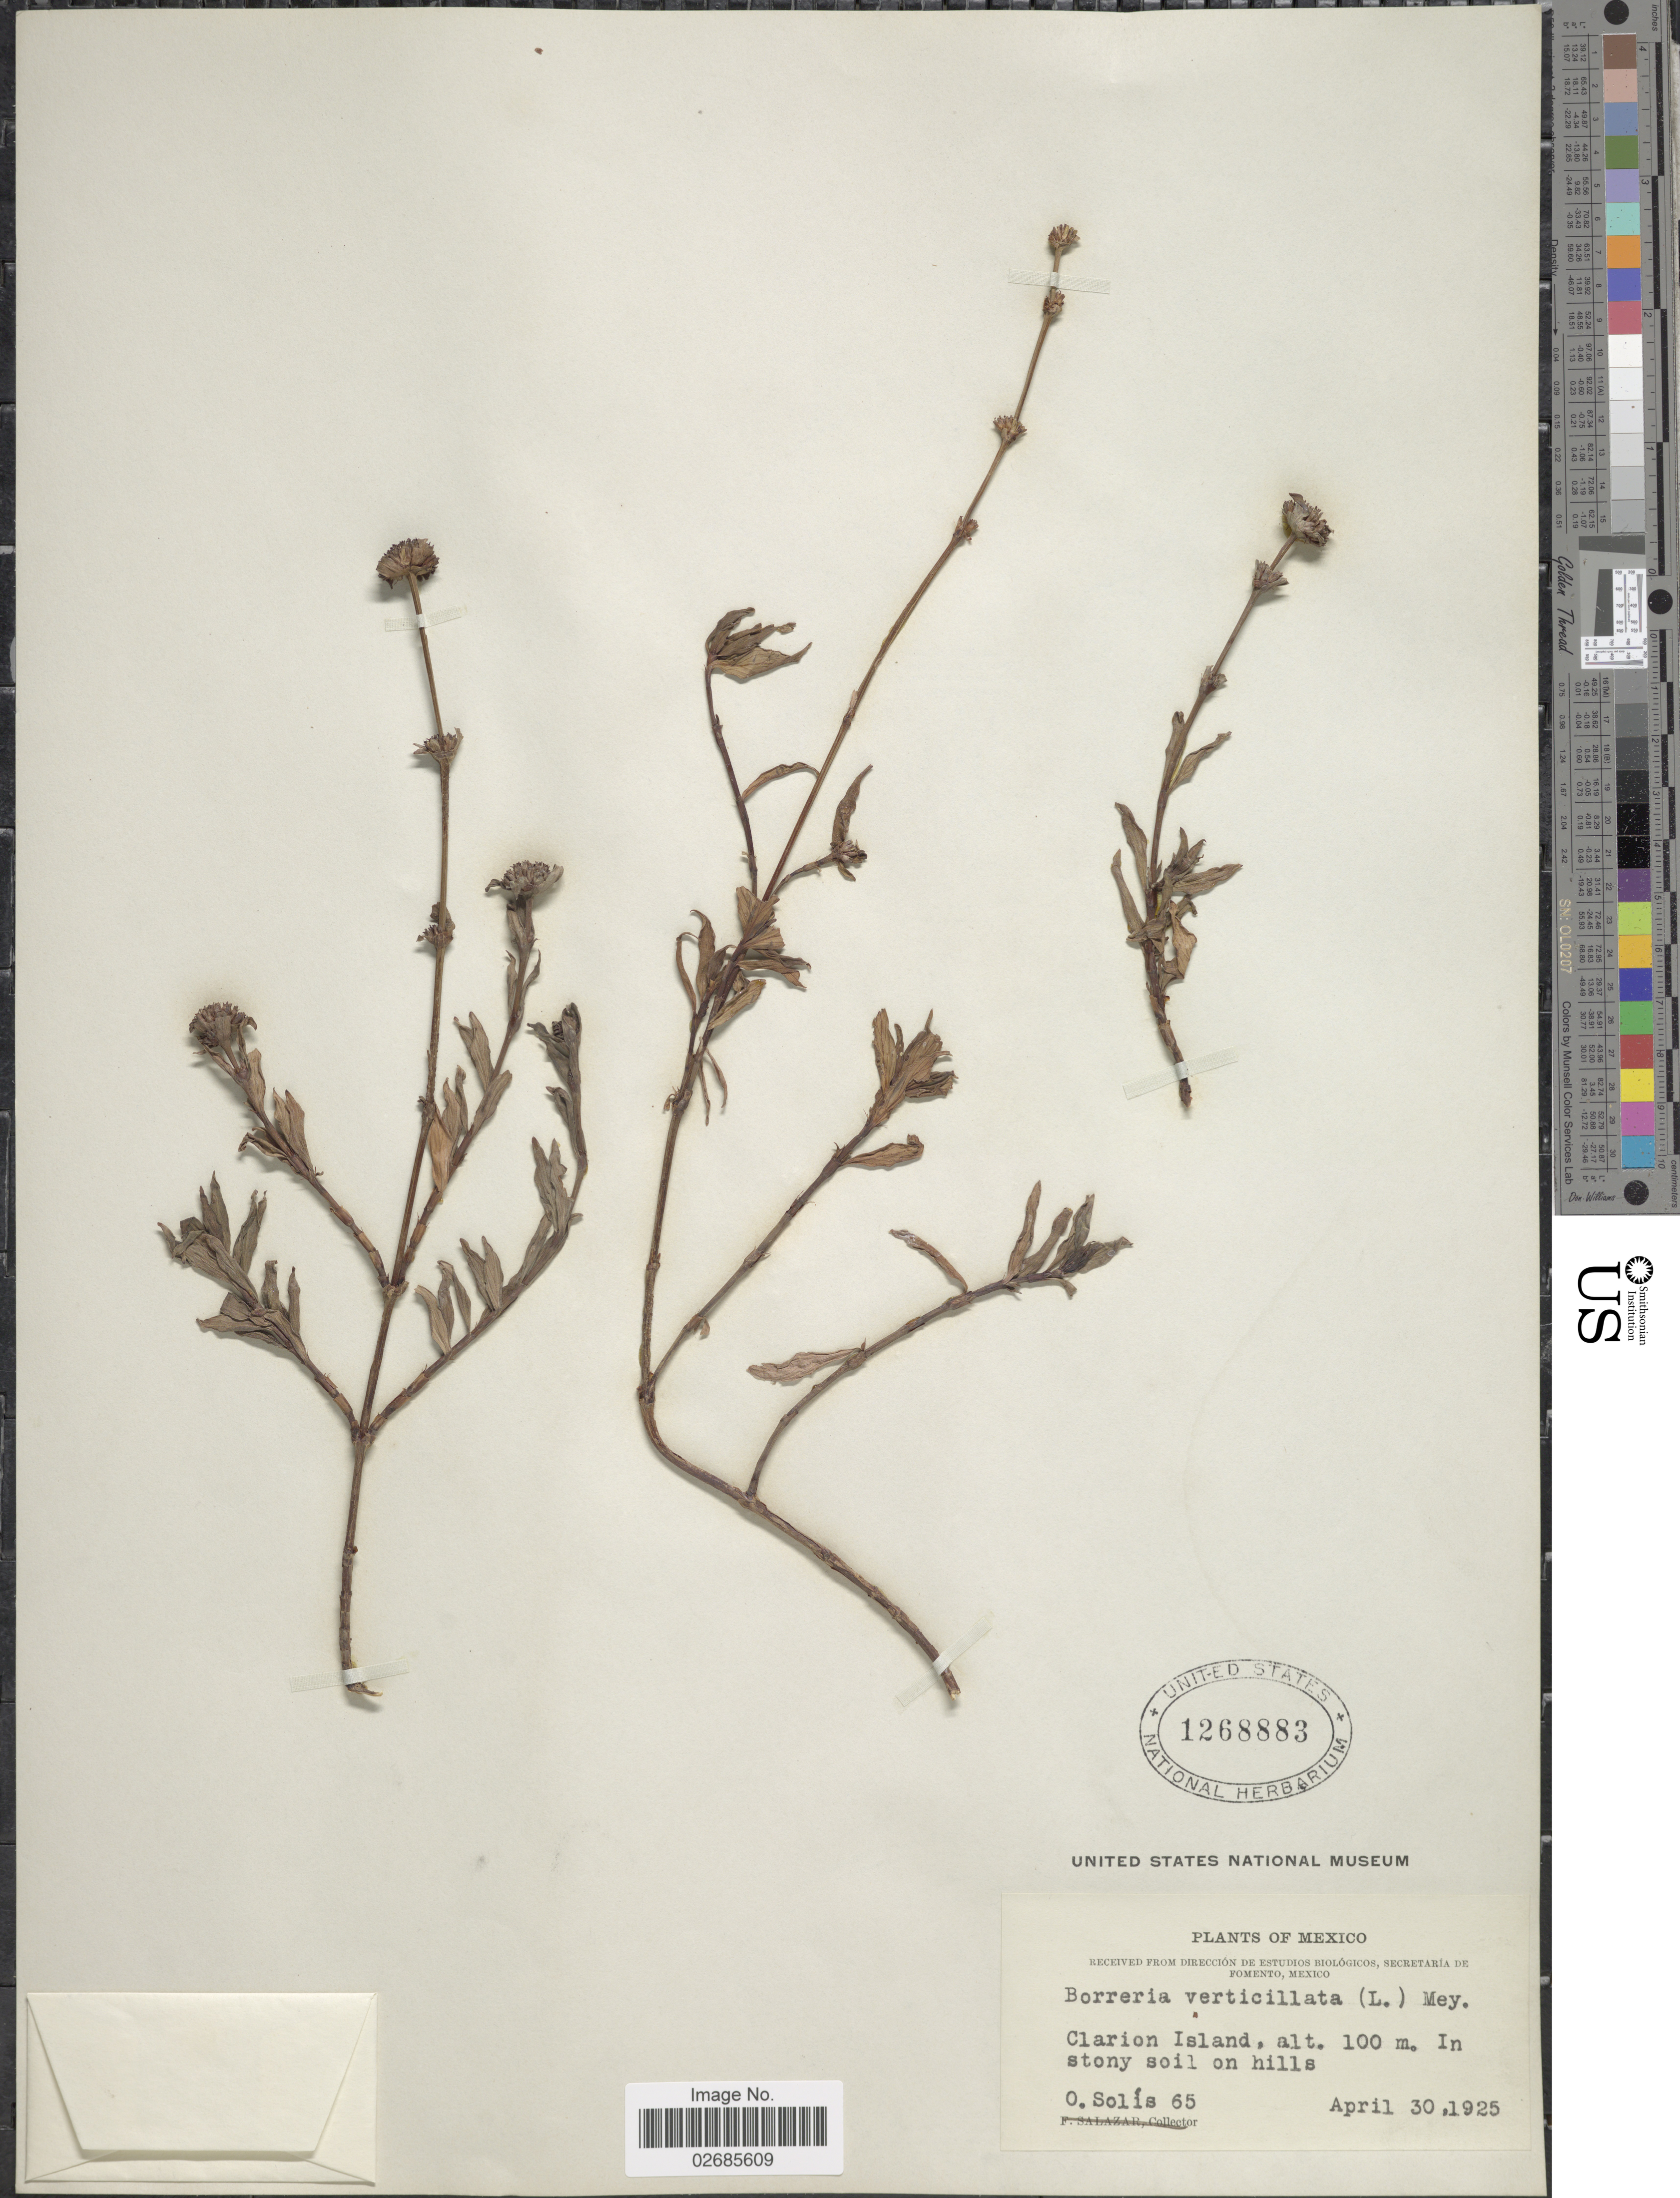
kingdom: Plantae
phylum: Tracheophyta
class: Magnoliopsida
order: Gentianales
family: Rubiaceae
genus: Borreria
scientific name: Borreria nesiotica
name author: B.L. Rob.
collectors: O. Solís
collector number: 65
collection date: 1925-04-30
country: Mexico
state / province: Colima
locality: Clarion Island.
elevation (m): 100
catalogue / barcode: US 1268883